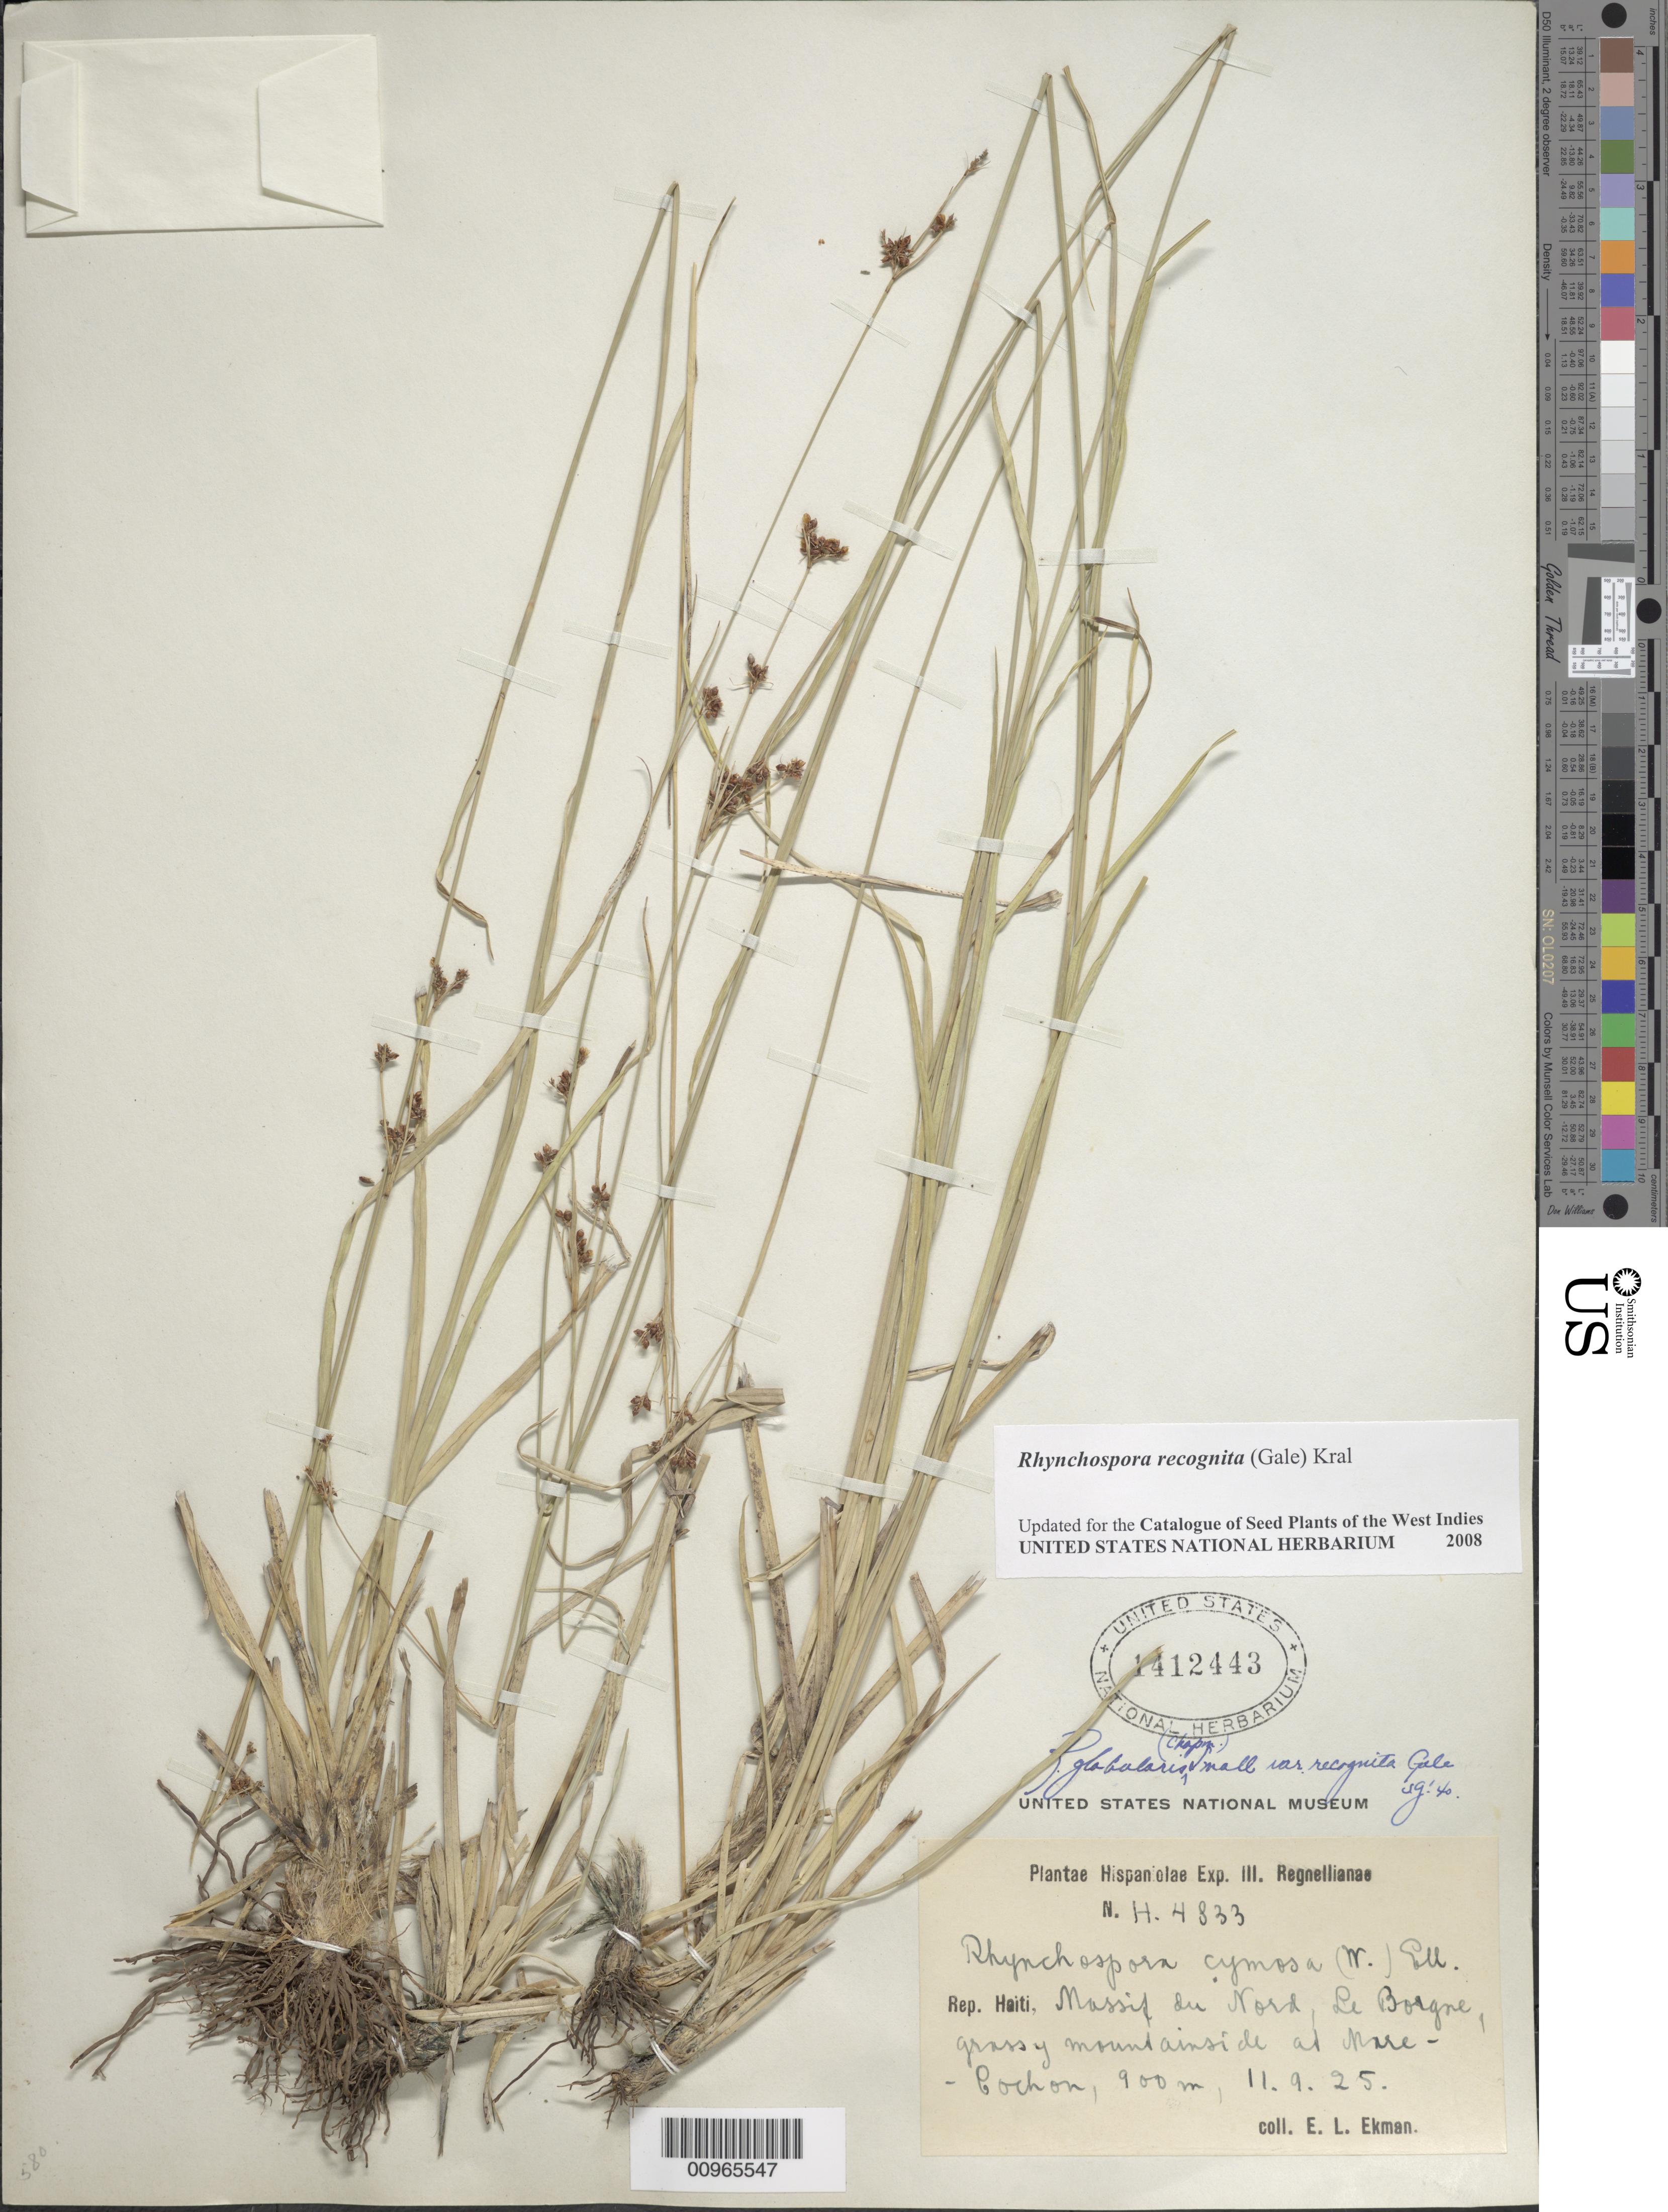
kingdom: Plantae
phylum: Tracheophyta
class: Liliopsida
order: Poales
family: Cyperaceae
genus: Rhynchospora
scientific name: Rhynchospora recognita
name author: (Gale) Kral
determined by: Strong, M. T., (US), Smithsonian Institution - National Museum of Natural History (UNITED STATES)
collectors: E. L. Ekman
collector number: H 4833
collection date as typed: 11 Nov 1925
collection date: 1925-11-11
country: Haiti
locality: Massif du Nord, Le Borgne, grassy mountainside at Morne Cochon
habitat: Grassy mountainside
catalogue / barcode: US 1412443